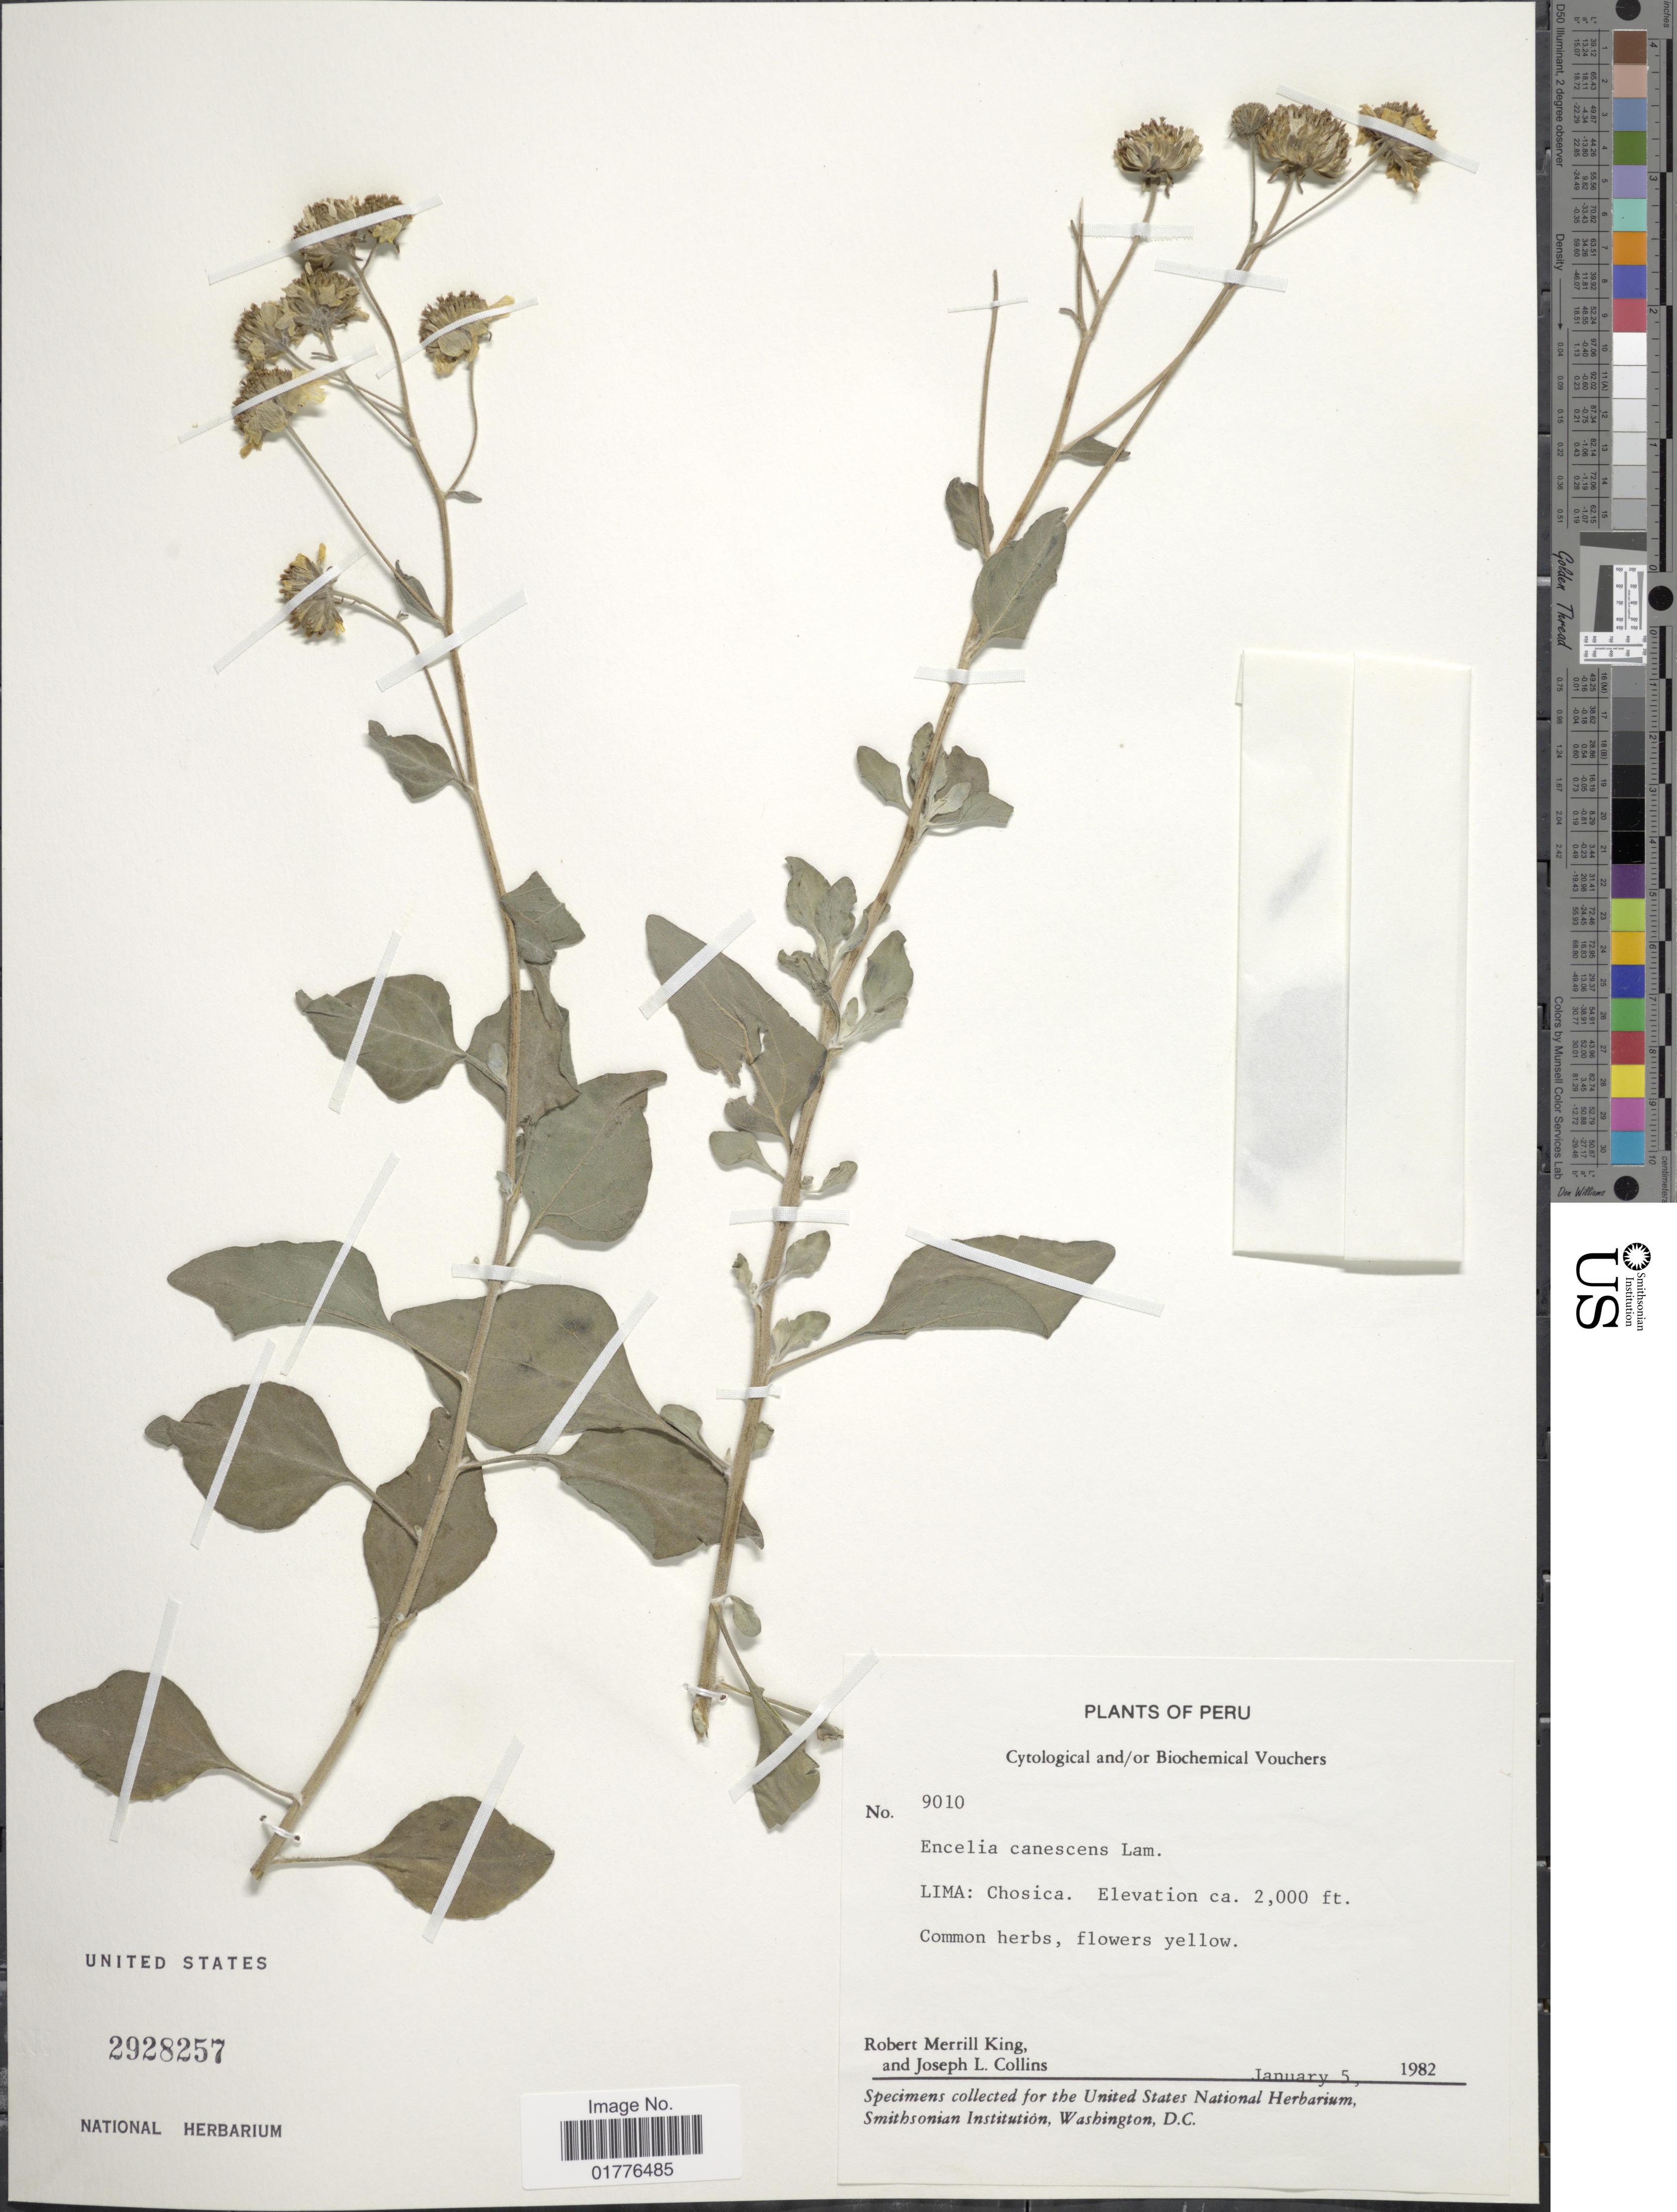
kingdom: Plantae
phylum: Tracheophyta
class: Magnoliopsida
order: Asterales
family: Asteraceae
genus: Encelia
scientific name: Encelia canescens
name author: Lam.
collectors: R. M. King & J. L. Collins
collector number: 9010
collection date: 1982-01-05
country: Peru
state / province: Lima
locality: Chosica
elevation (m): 610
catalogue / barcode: US 2928257